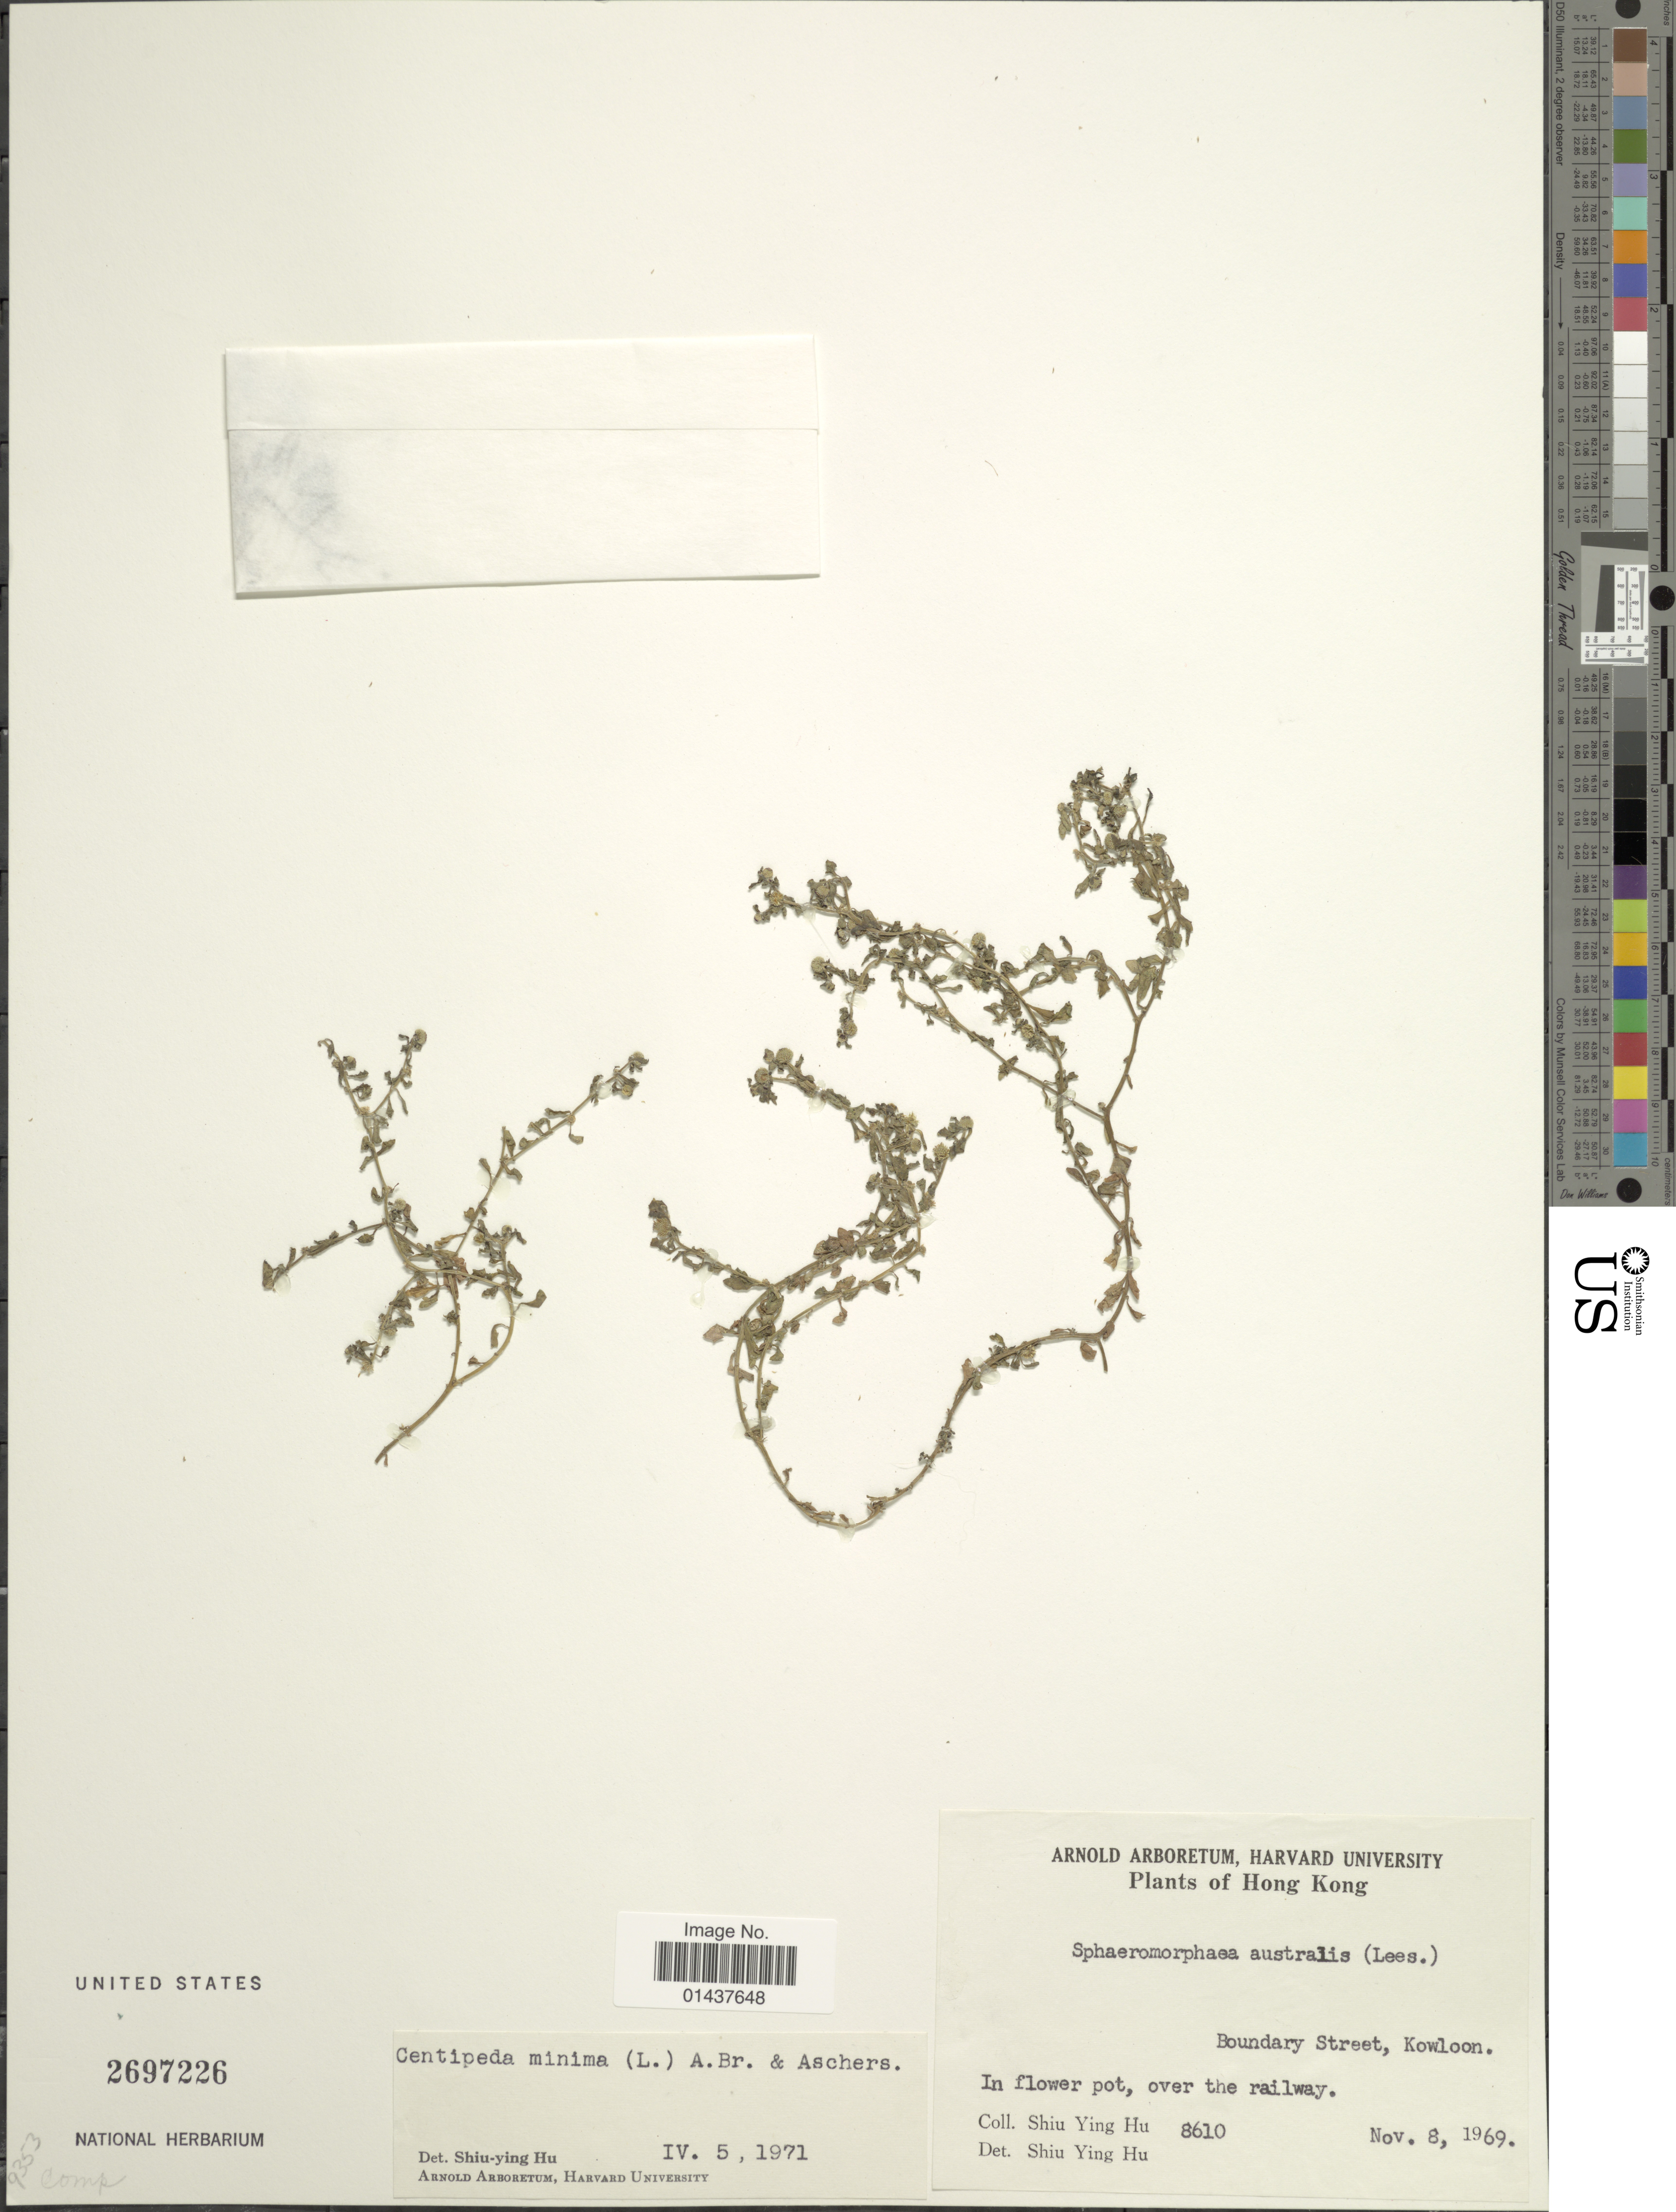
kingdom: Plantae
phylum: Tracheophyta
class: Magnoliopsida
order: Asterales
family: Asteraceae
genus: Centipeda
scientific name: Centipeda minima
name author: (L.) A. Braun & Asch.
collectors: S. Y. Hu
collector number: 8610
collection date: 1969-01-08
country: China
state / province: Hong Kong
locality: Boundary Street, Kowloon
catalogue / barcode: US 2697226